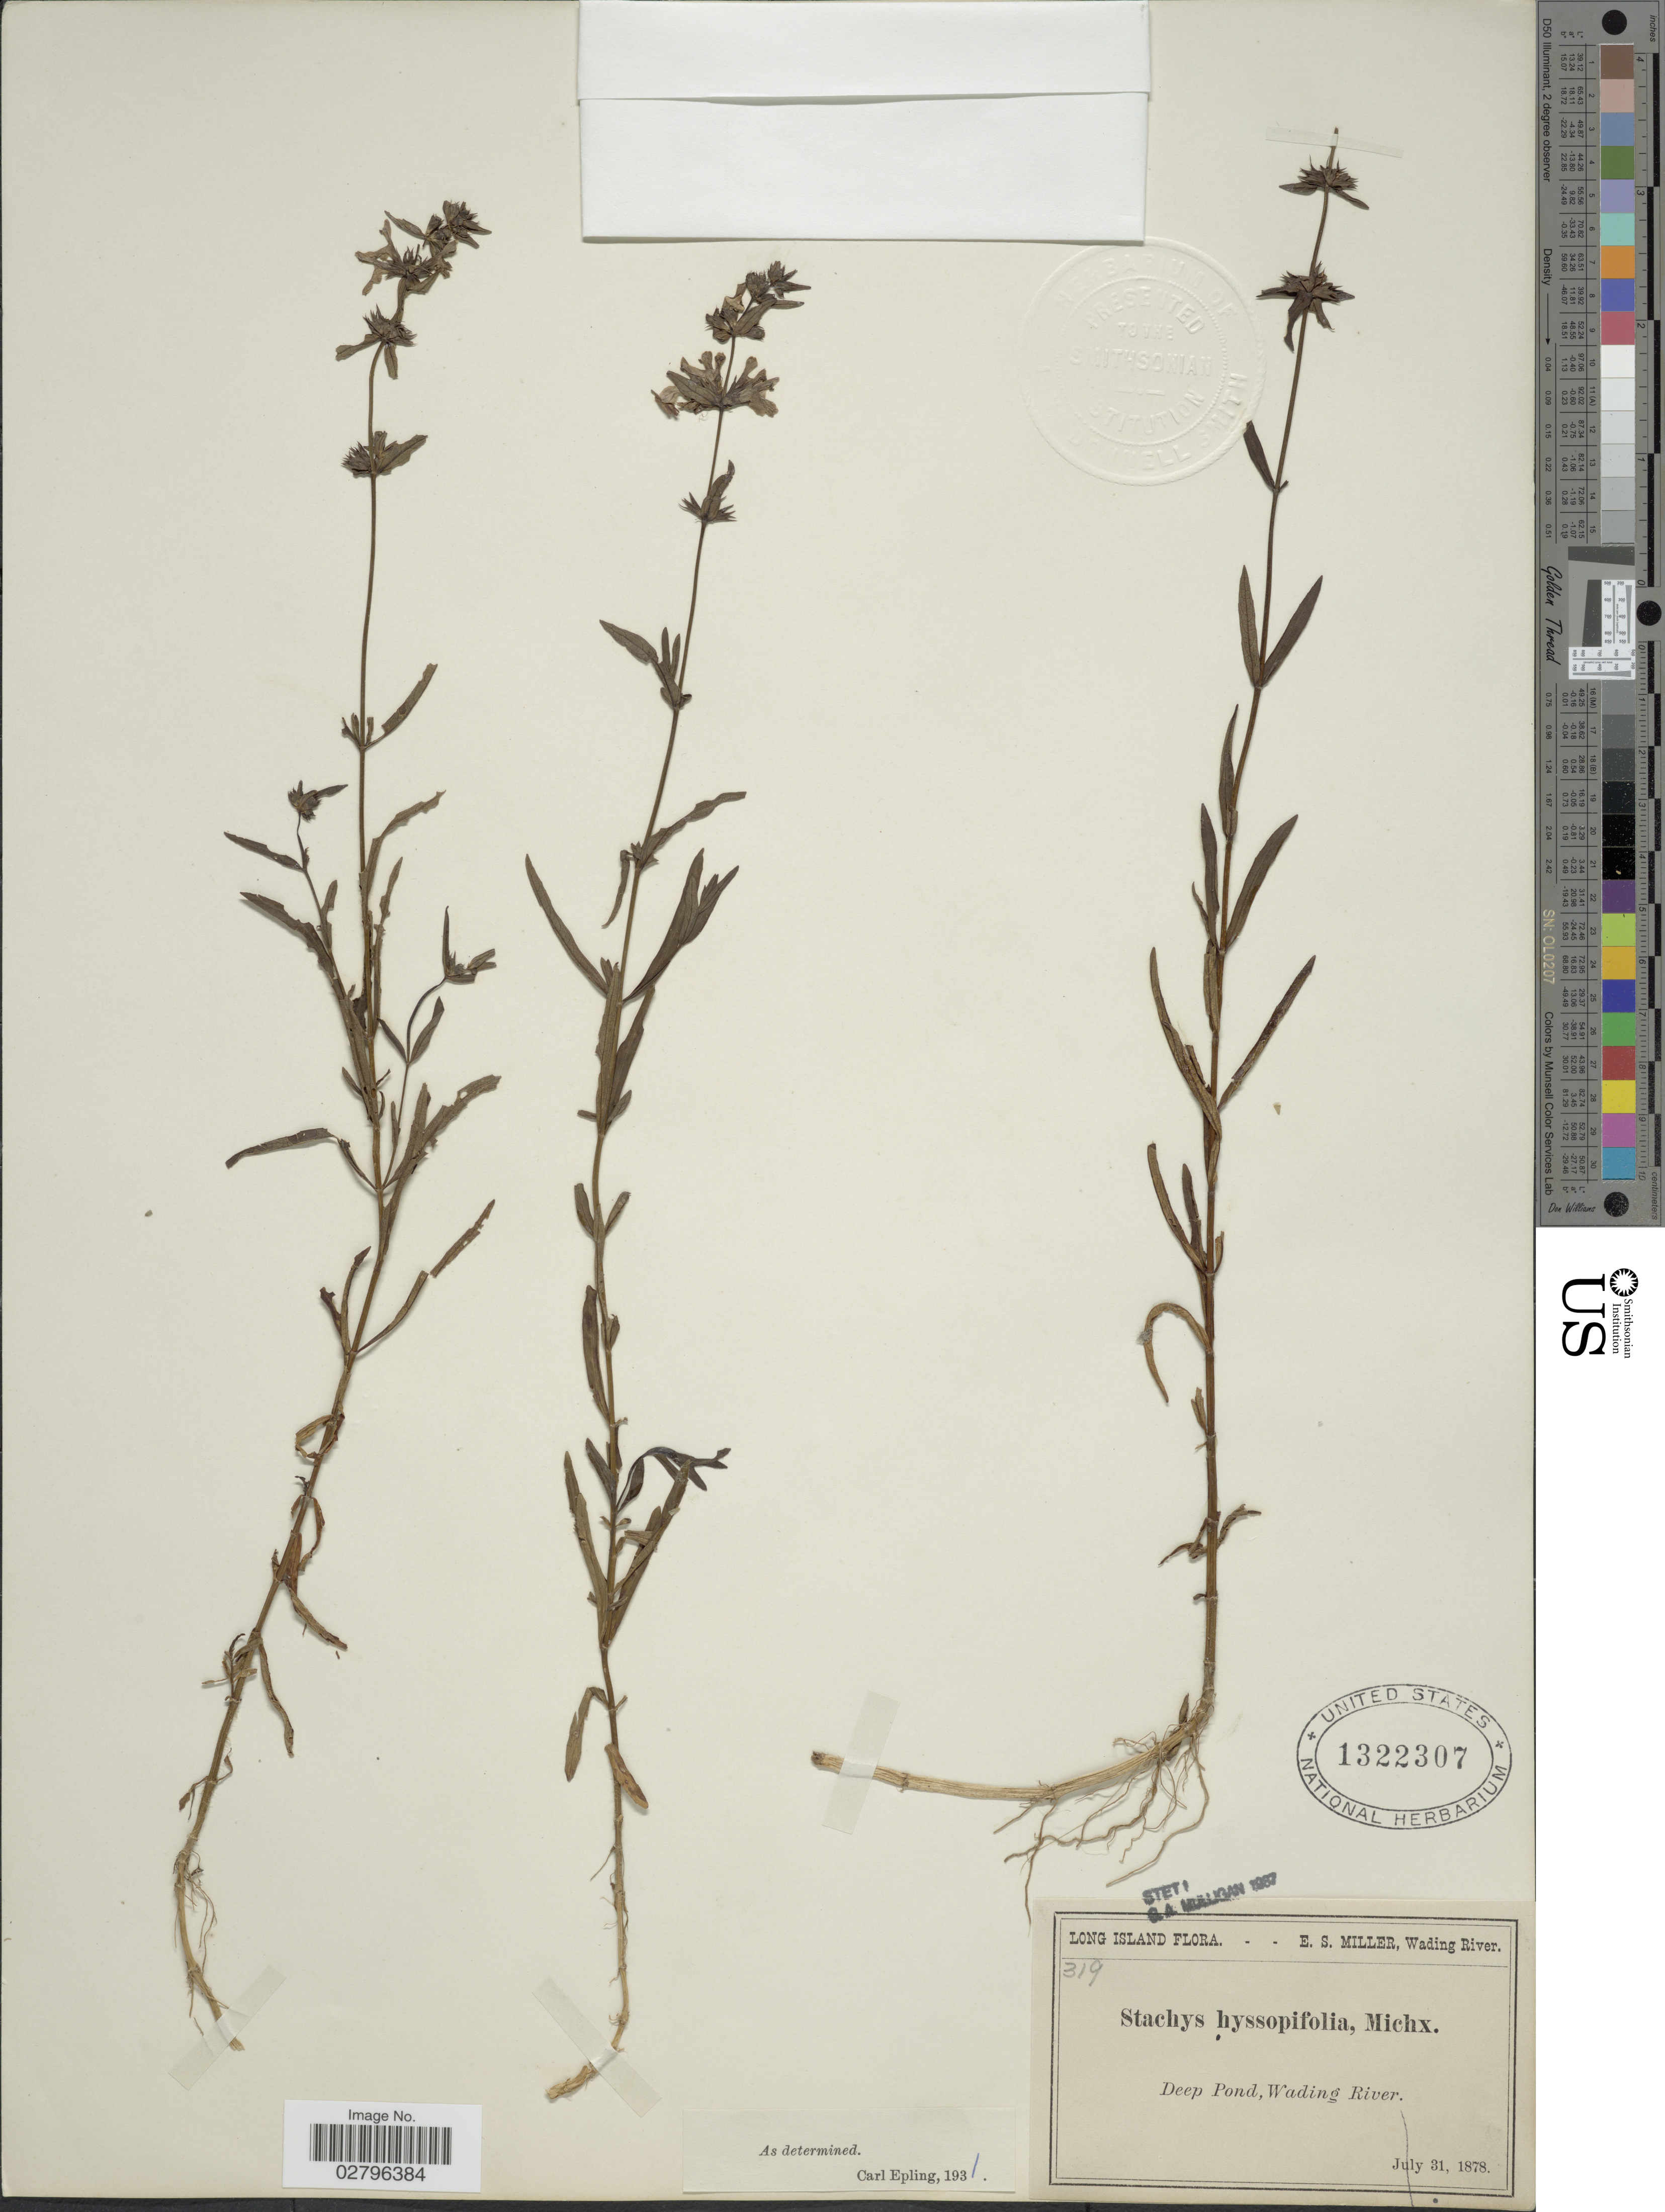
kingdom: Plantae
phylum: Tracheophyta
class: Magnoliopsida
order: Lamiales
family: Lamiaceae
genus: Stachys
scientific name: Stachys hyssopifolia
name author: Michx.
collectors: E. S. Miller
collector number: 319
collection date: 1878-07-31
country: United States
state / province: New York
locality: Long Island. Deep Pond, Wading River.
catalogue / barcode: US 1322307